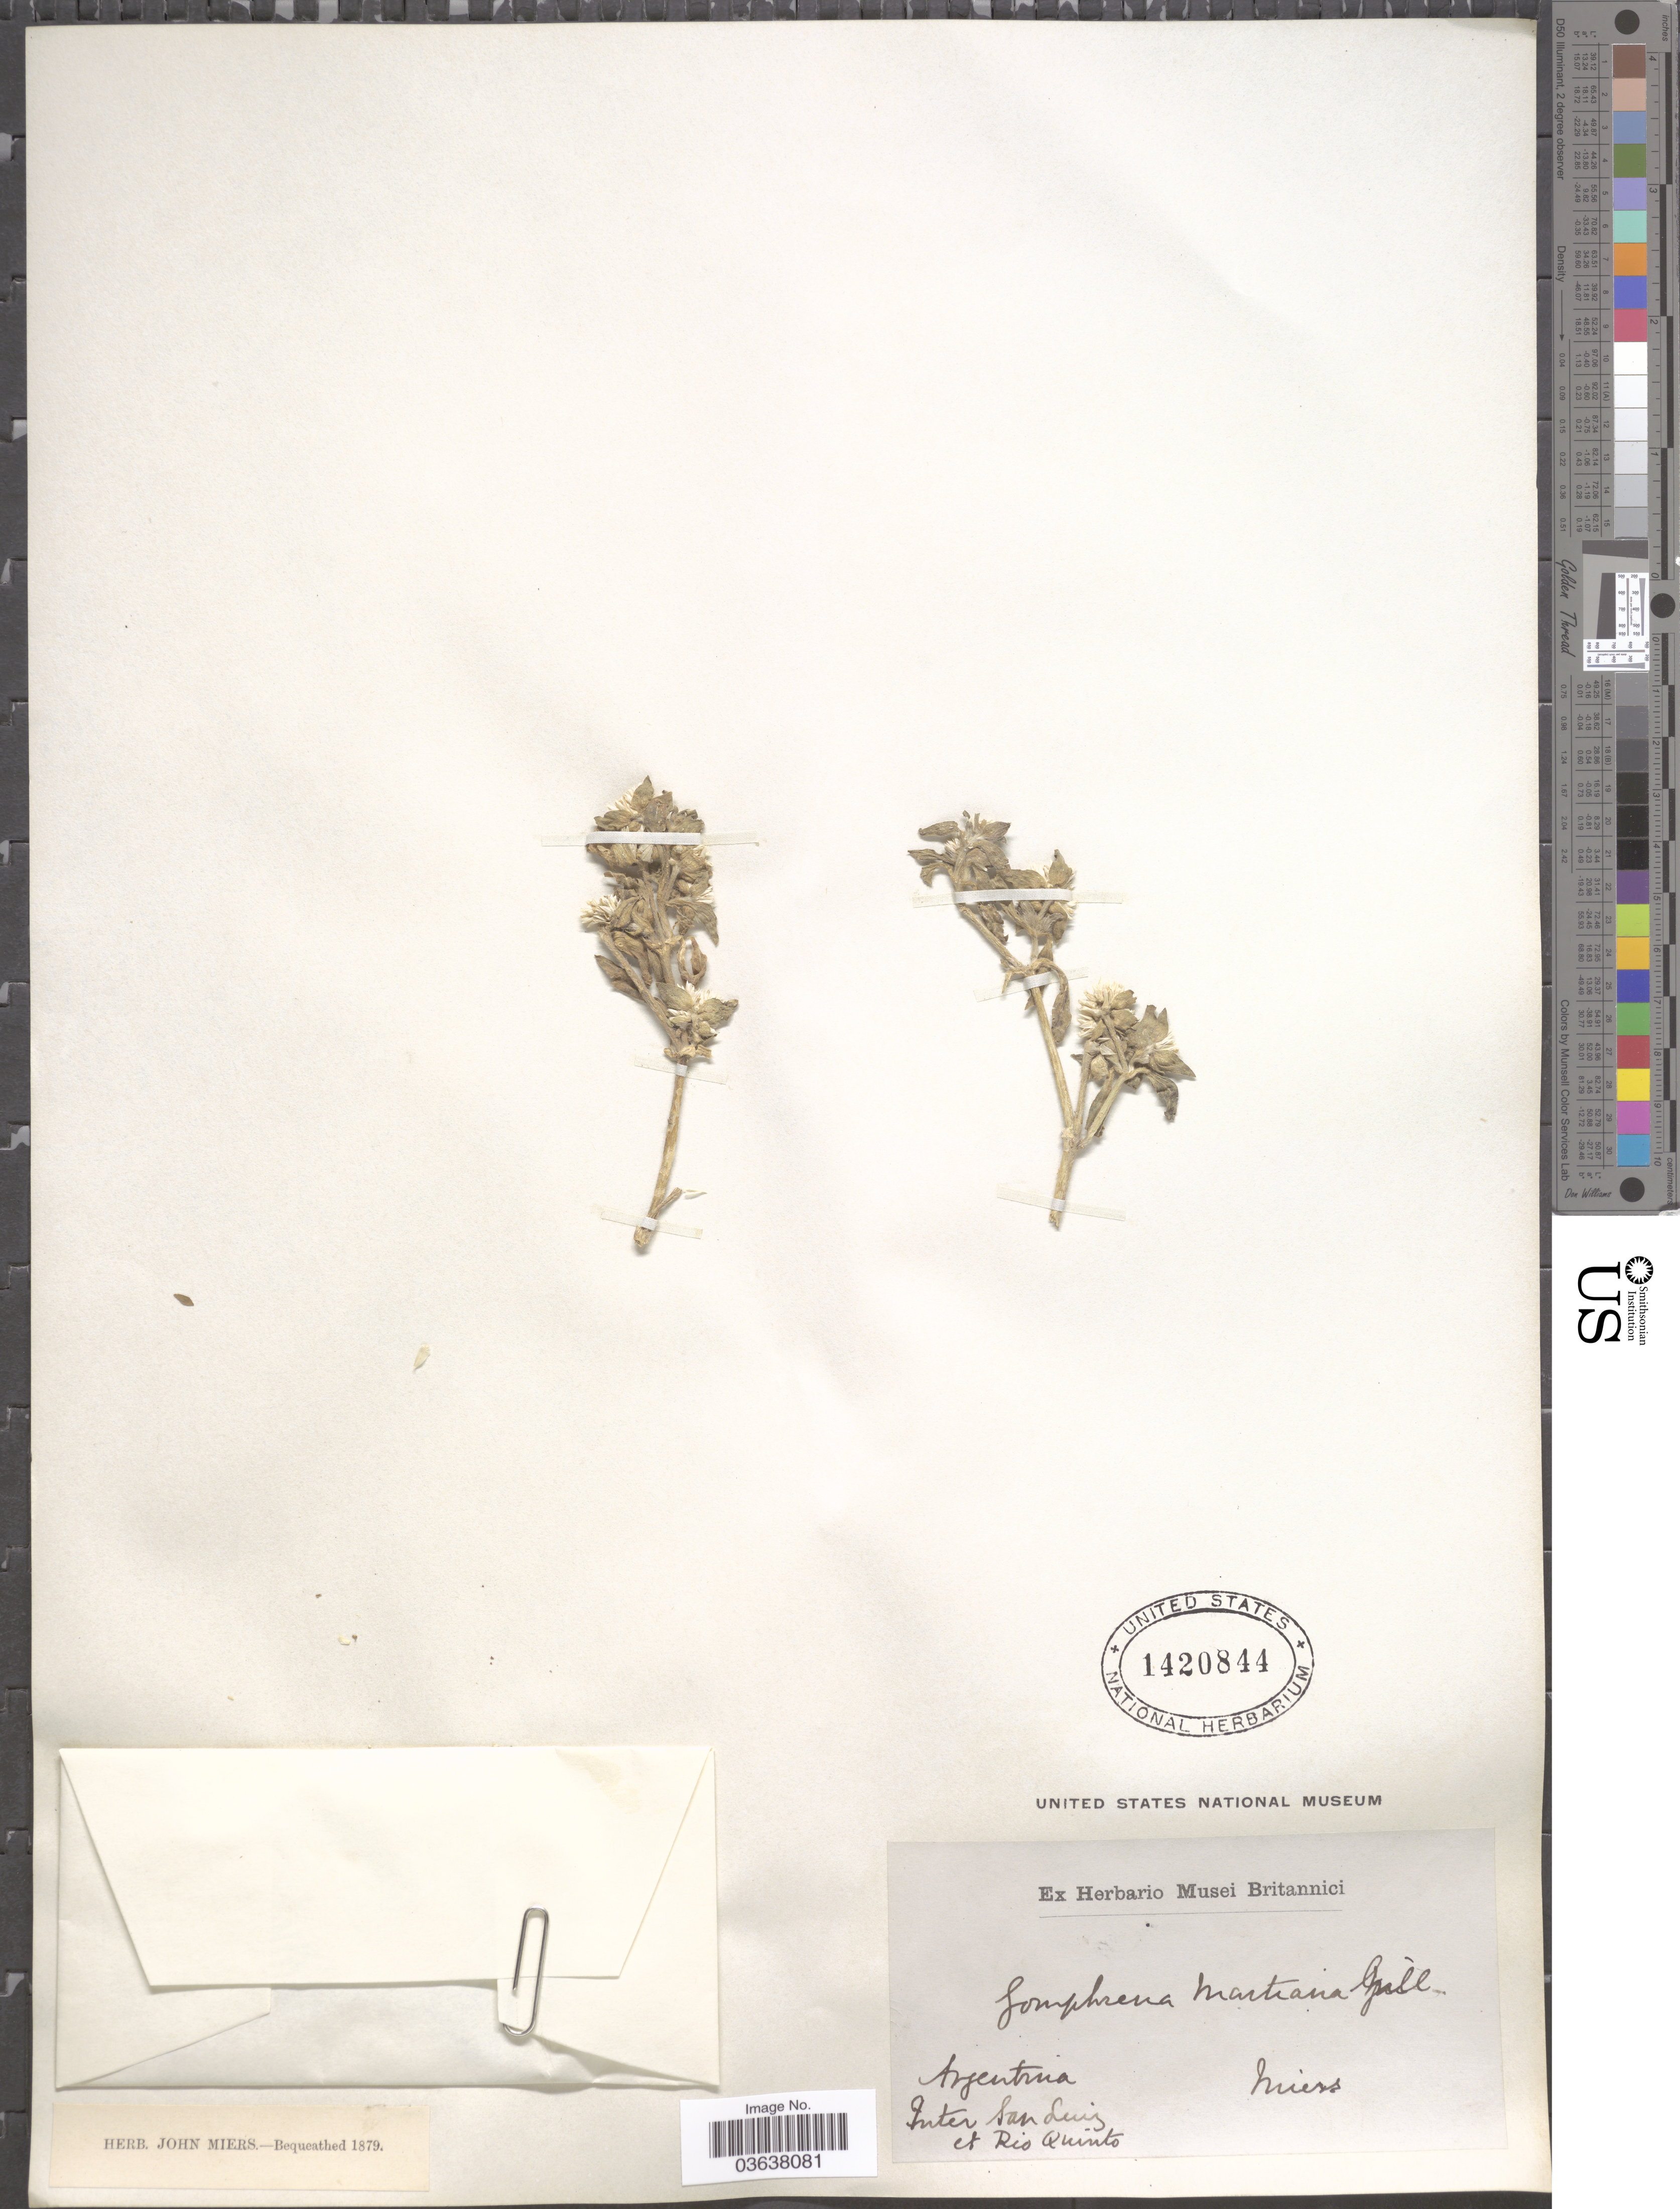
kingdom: Plantae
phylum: Tracheophyta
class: Magnoliopsida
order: Caryophyllales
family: Amaranthaceae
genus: Gomphrena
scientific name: Gomphrena martiana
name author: Gillies ex Moq.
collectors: Miers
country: Argentina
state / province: San Luis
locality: Inter San Luis et Rio Quinto.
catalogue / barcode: US 1420844